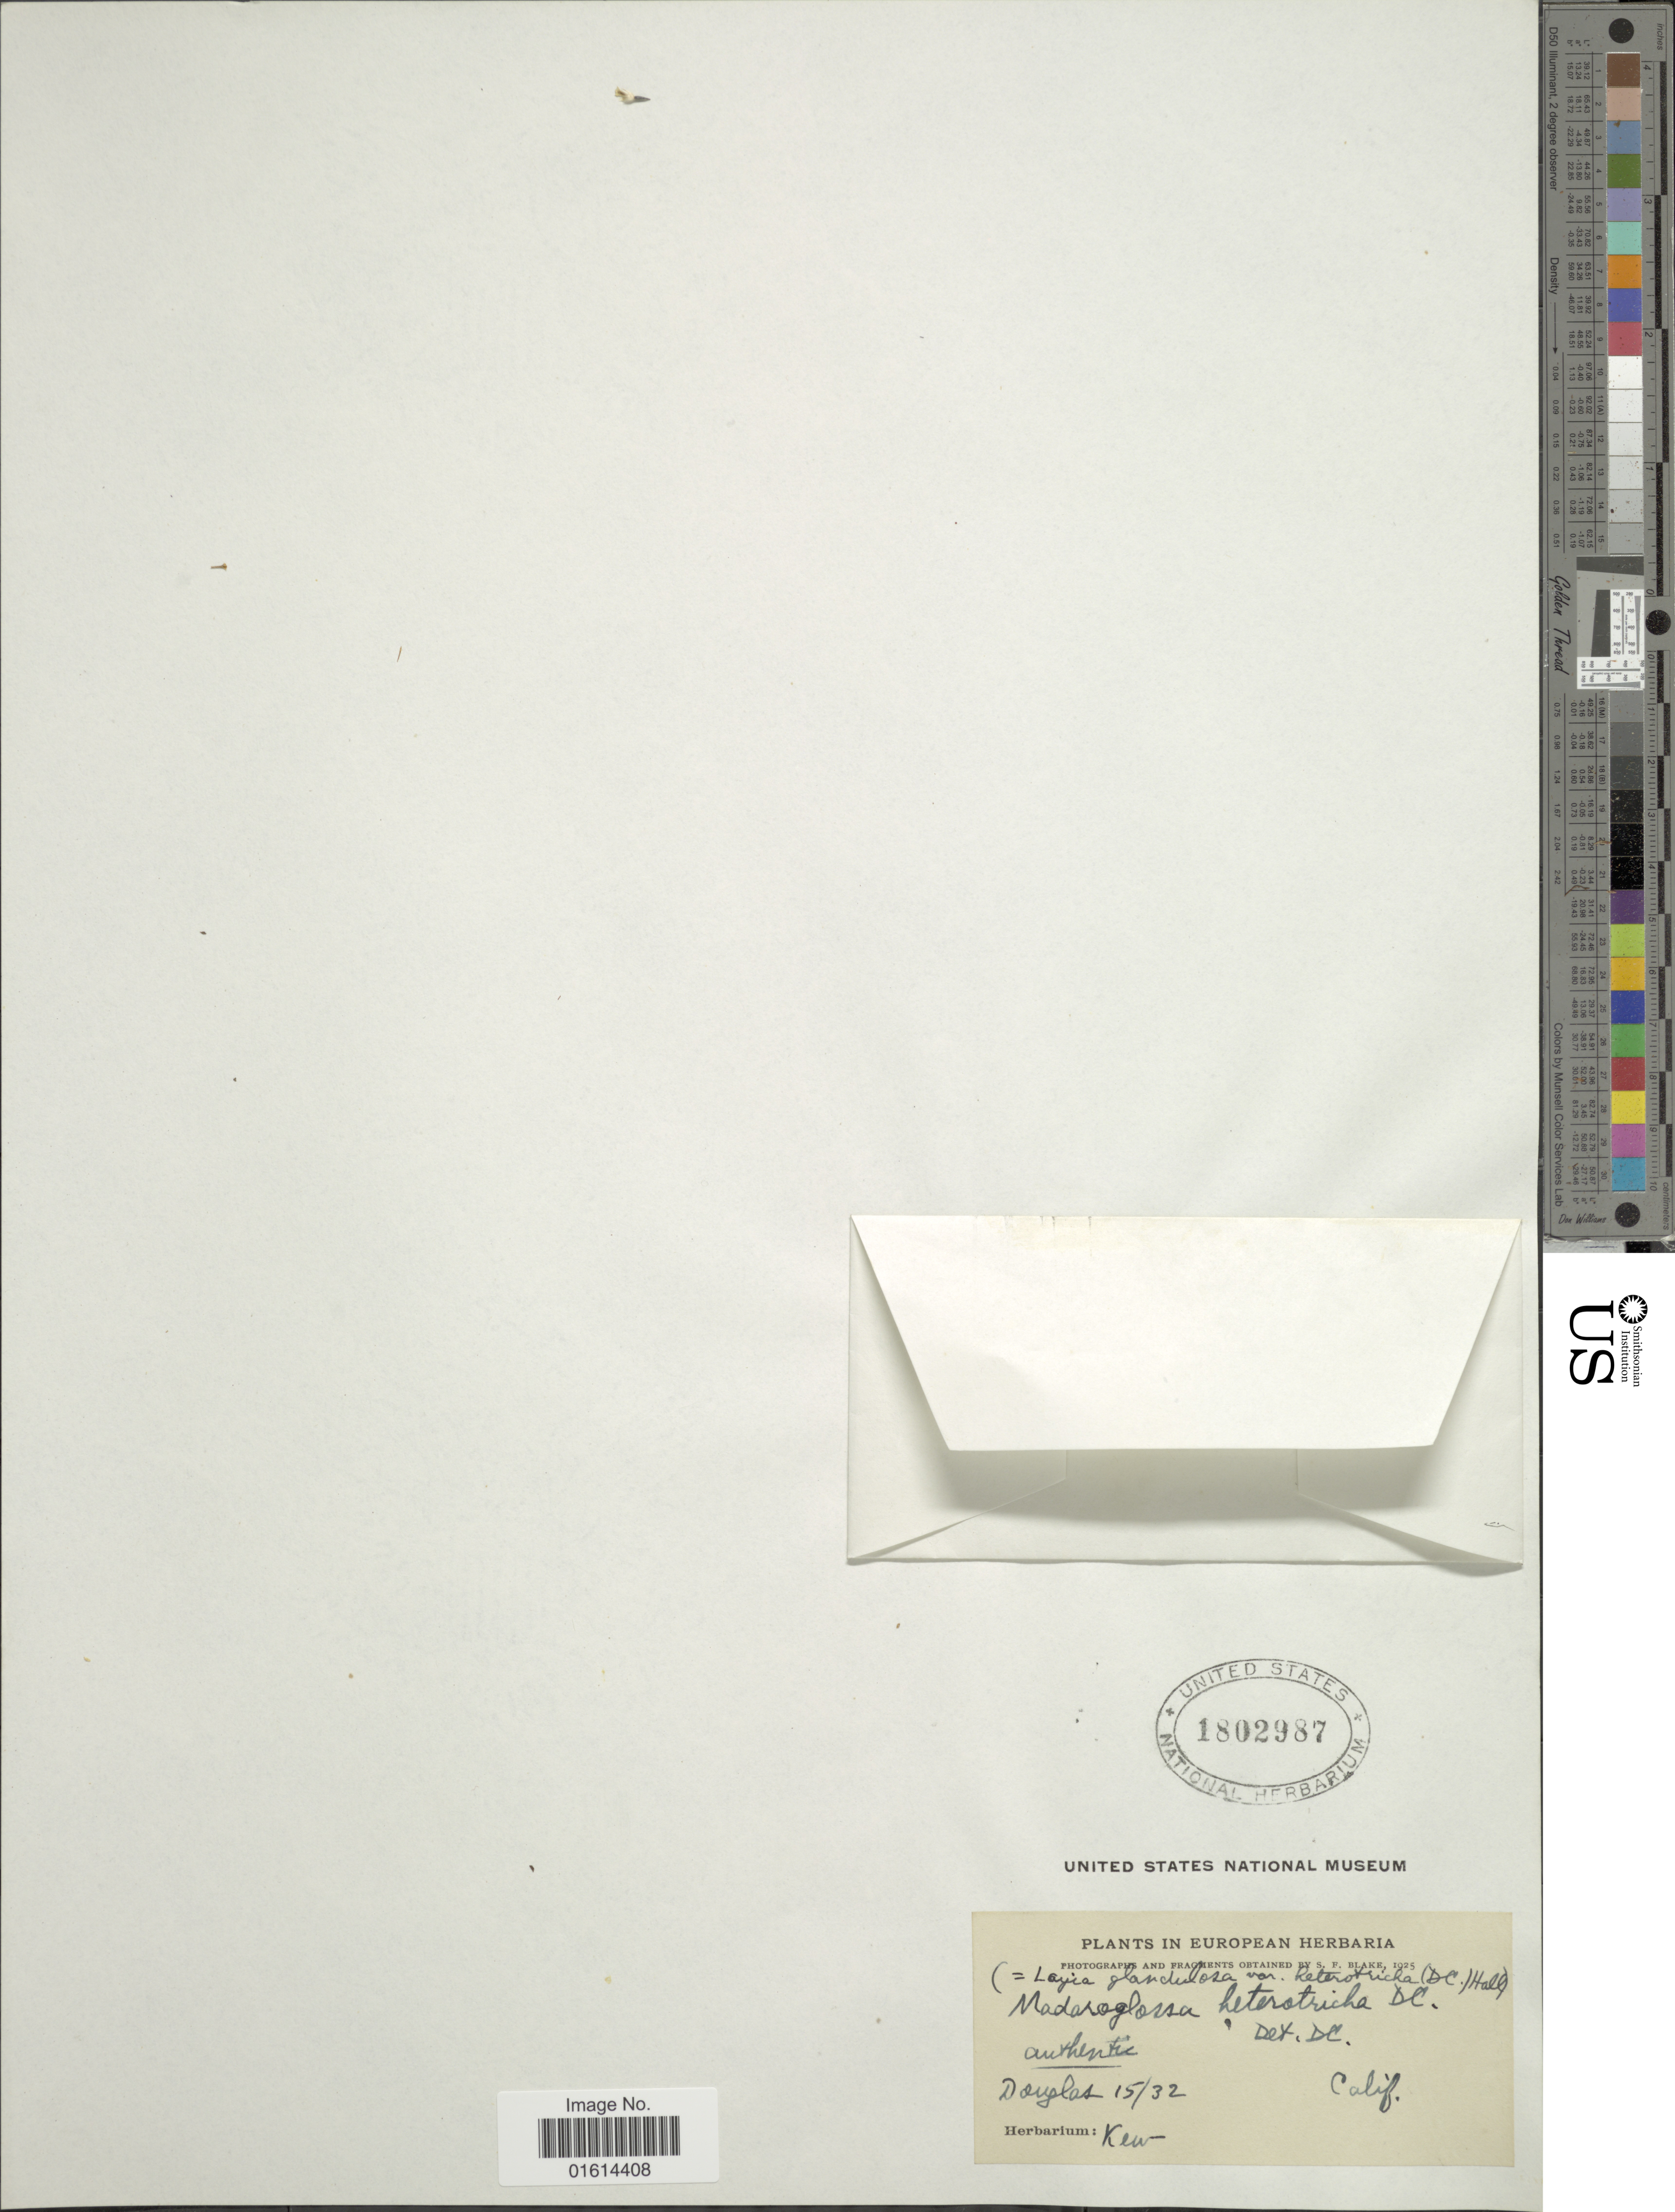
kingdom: Plantae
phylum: Tracheophyta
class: Magnoliopsida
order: Asterales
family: Asteraceae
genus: Layia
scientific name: Layia glandulosa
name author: Hook. & Arn.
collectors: P. Douglas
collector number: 15/32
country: United States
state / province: California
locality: Calif.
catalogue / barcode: US 1802987